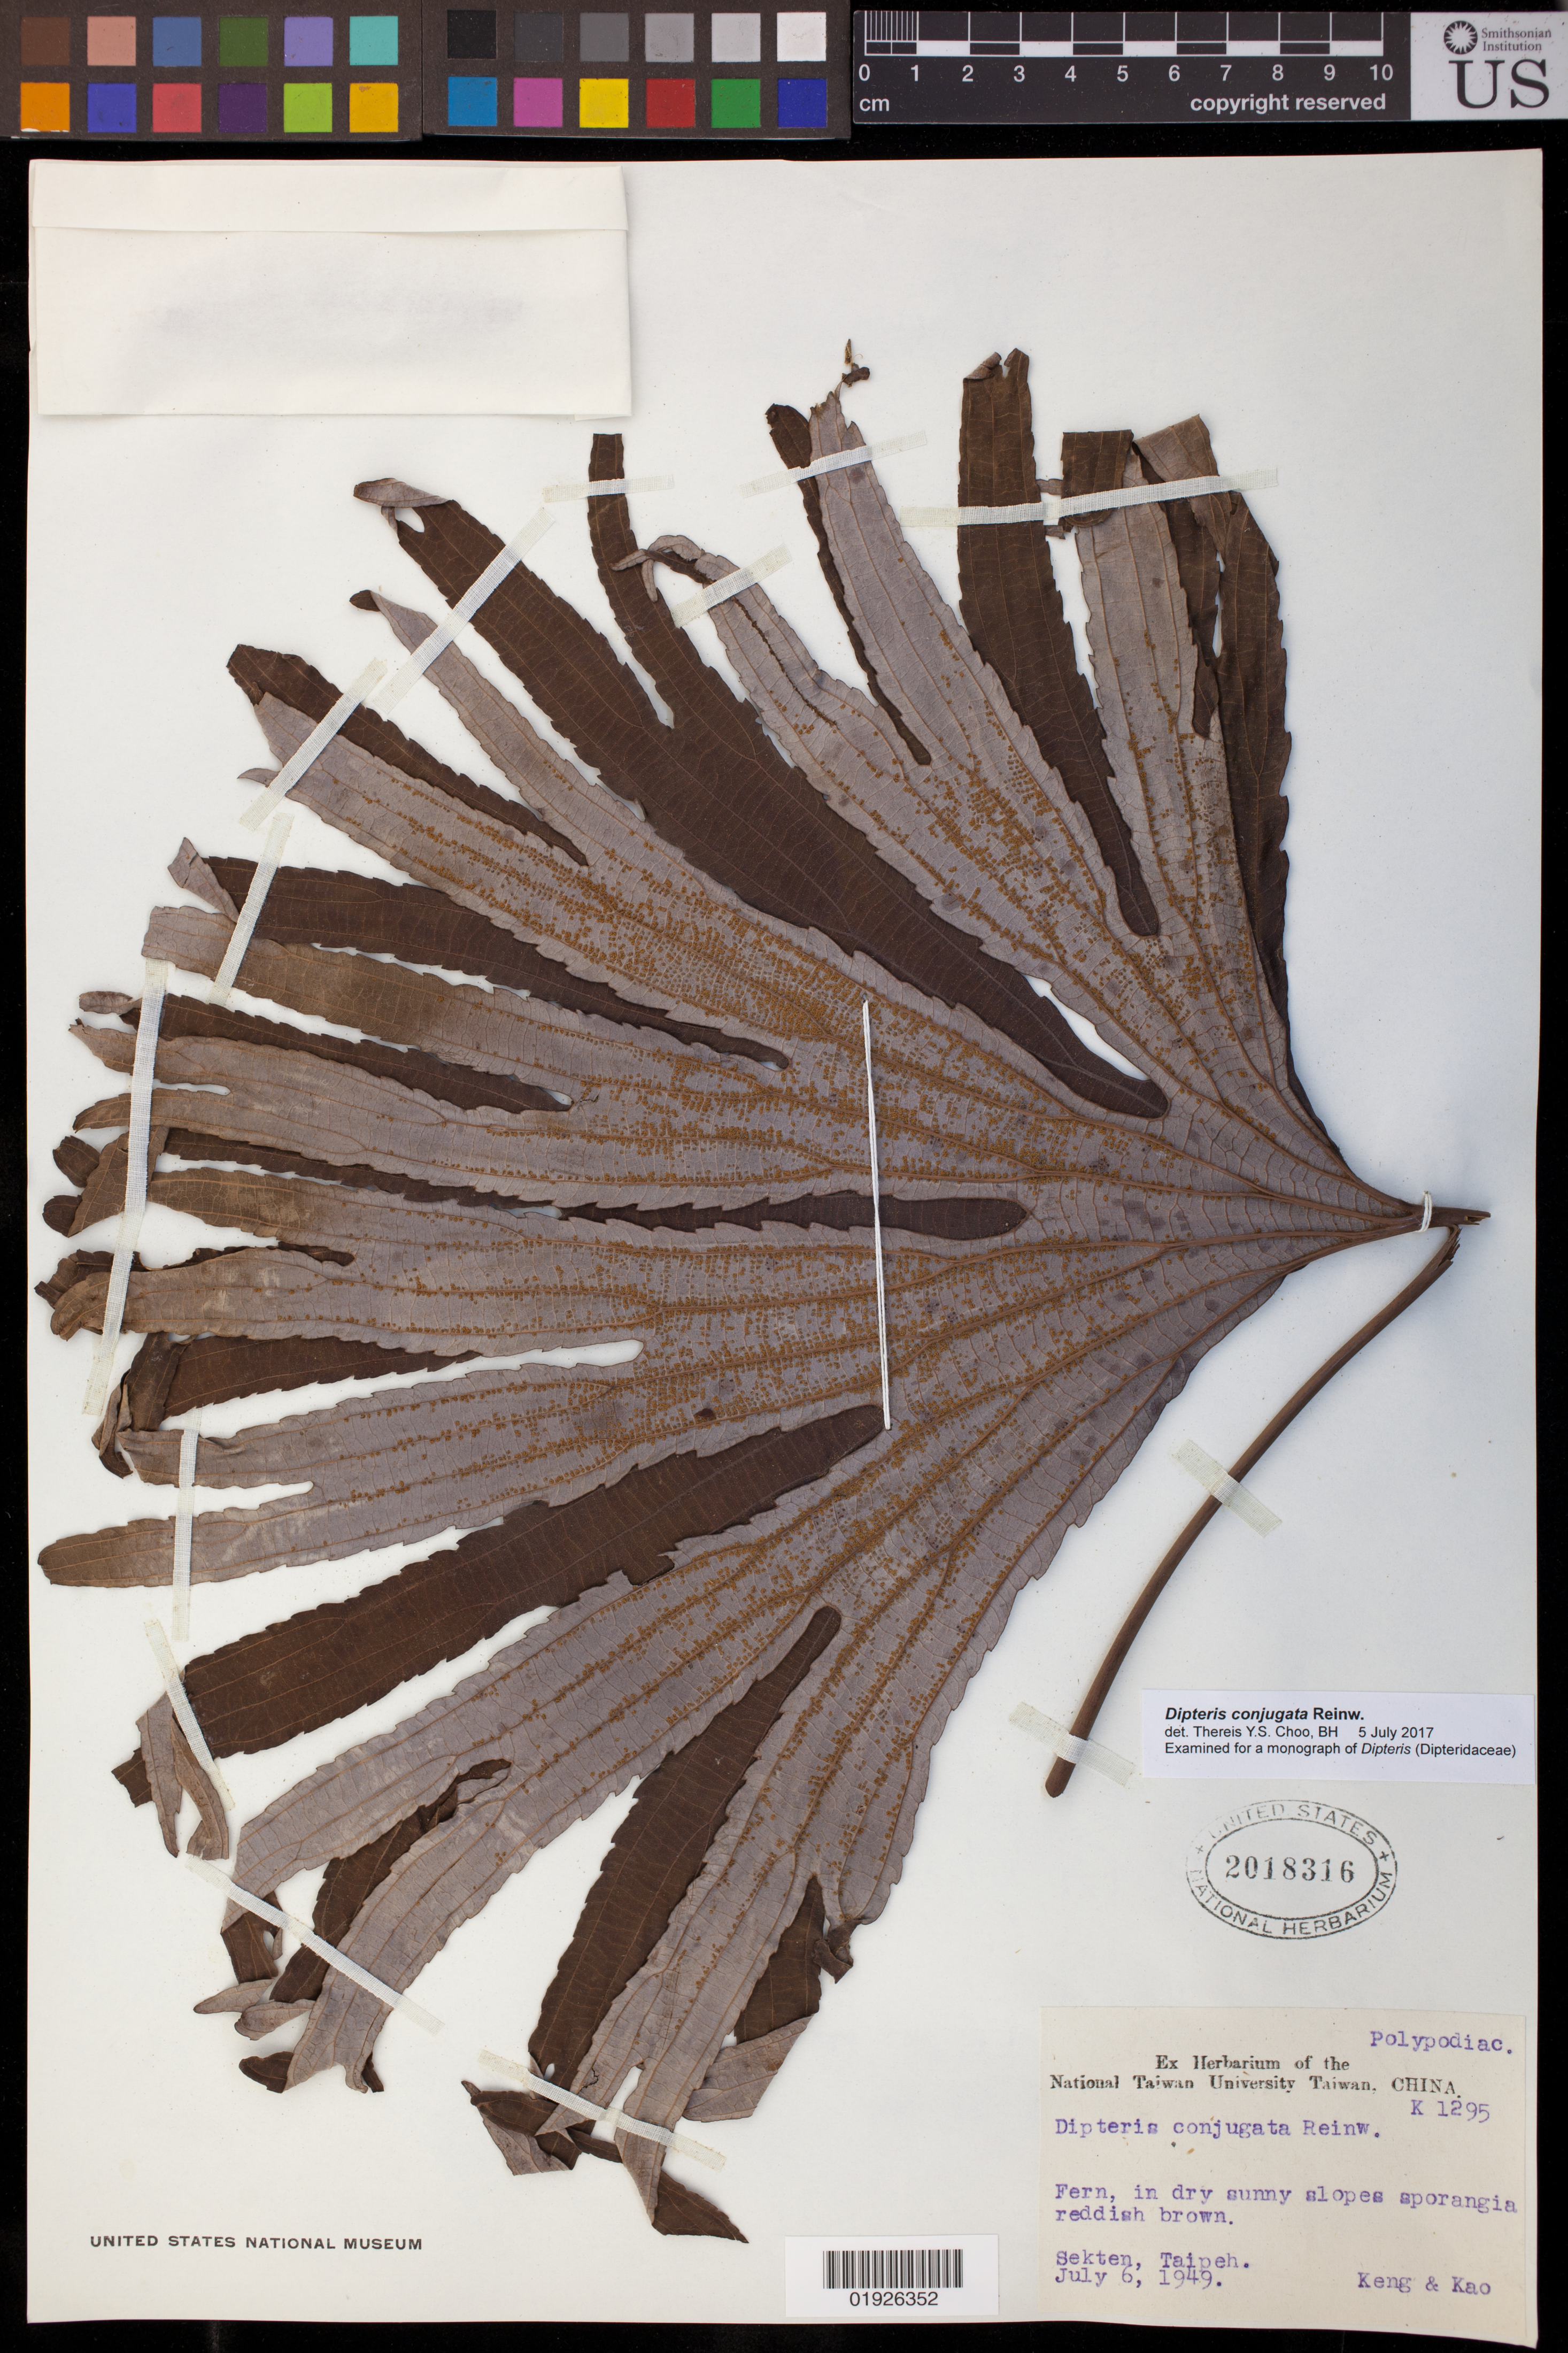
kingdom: Plantae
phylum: Tracheophyta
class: Polypodiopsida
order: Gleicheniales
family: Dipteridaceae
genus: Dipteris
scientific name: Dipteris conjugata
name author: Reinw.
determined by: Choo, Thereis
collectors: -- Keng & -. Kao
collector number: K 1295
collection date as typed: July 6, 1949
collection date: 1949-07-06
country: Taiwan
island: Taiwan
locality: Sekten, Taipeh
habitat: In dry sunny slopes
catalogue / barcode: US 2018316